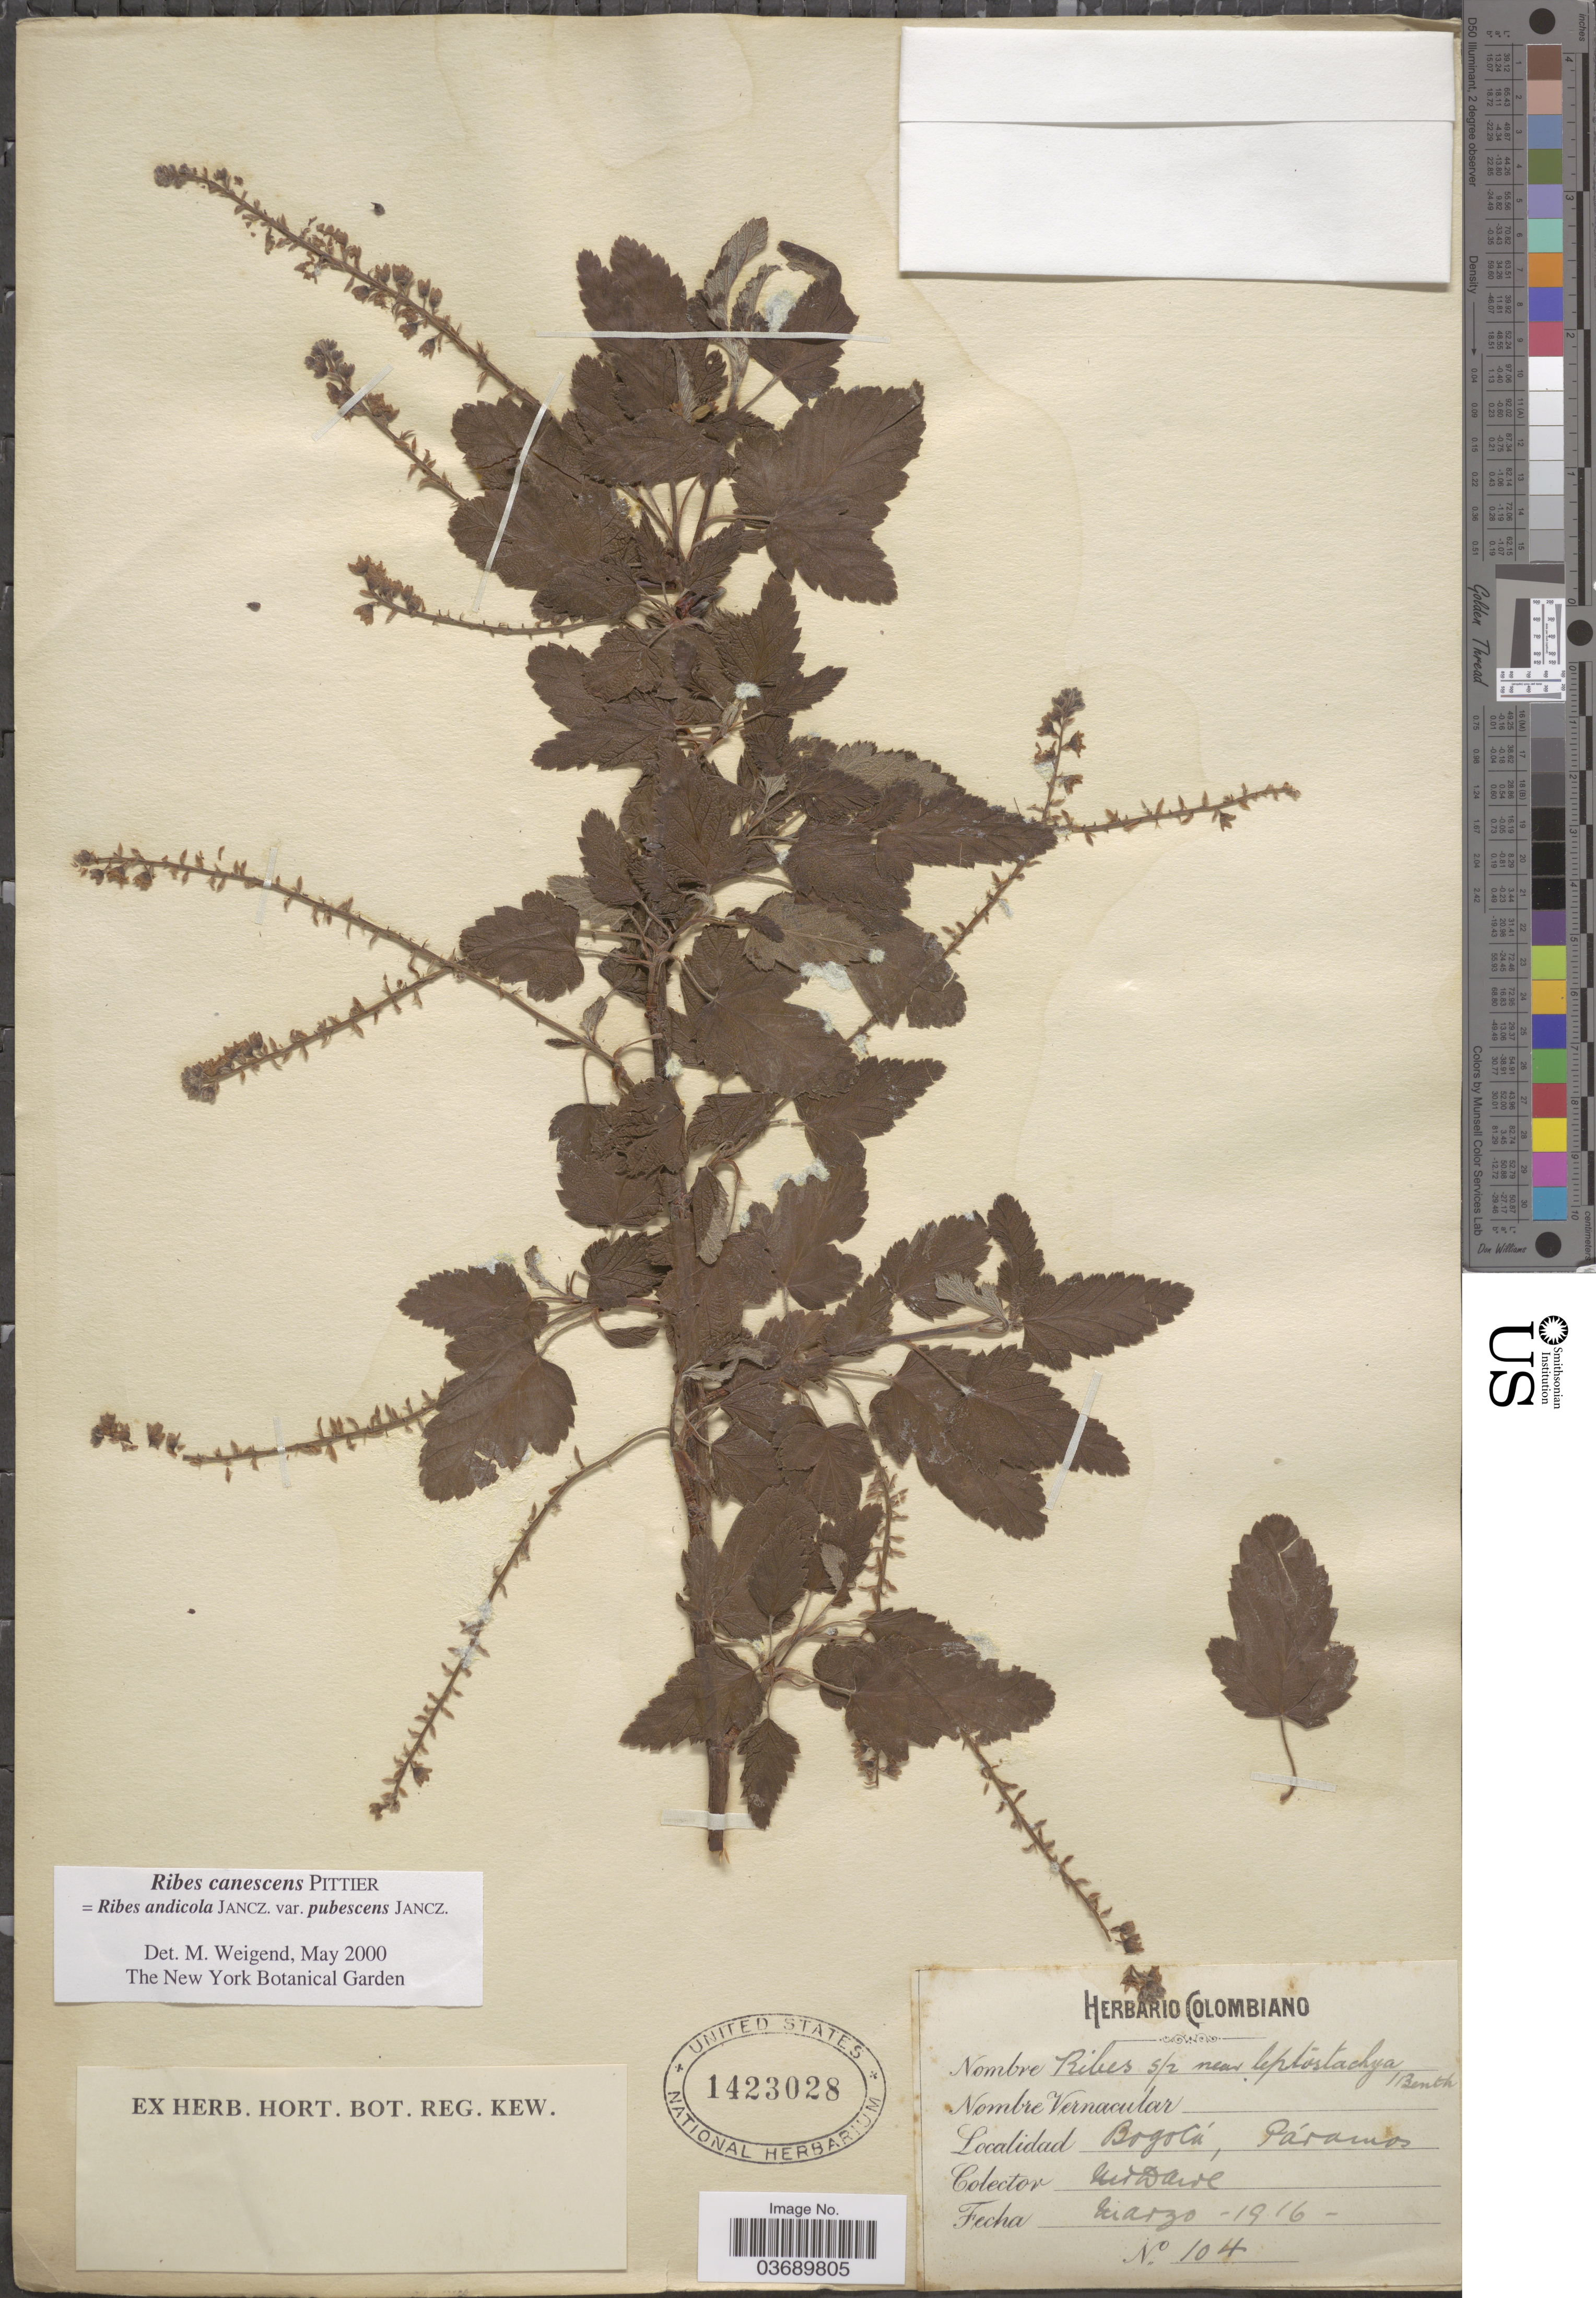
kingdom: Plantae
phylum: Tracheophyta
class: Magnoliopsida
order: Saxifragales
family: Grossulariaceae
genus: Ribes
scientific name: Ribes canescens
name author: Pittier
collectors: M. T. Dawe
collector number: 104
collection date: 1916-03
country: Colombia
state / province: Bogota D.C.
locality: Páramos.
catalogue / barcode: US 1423028